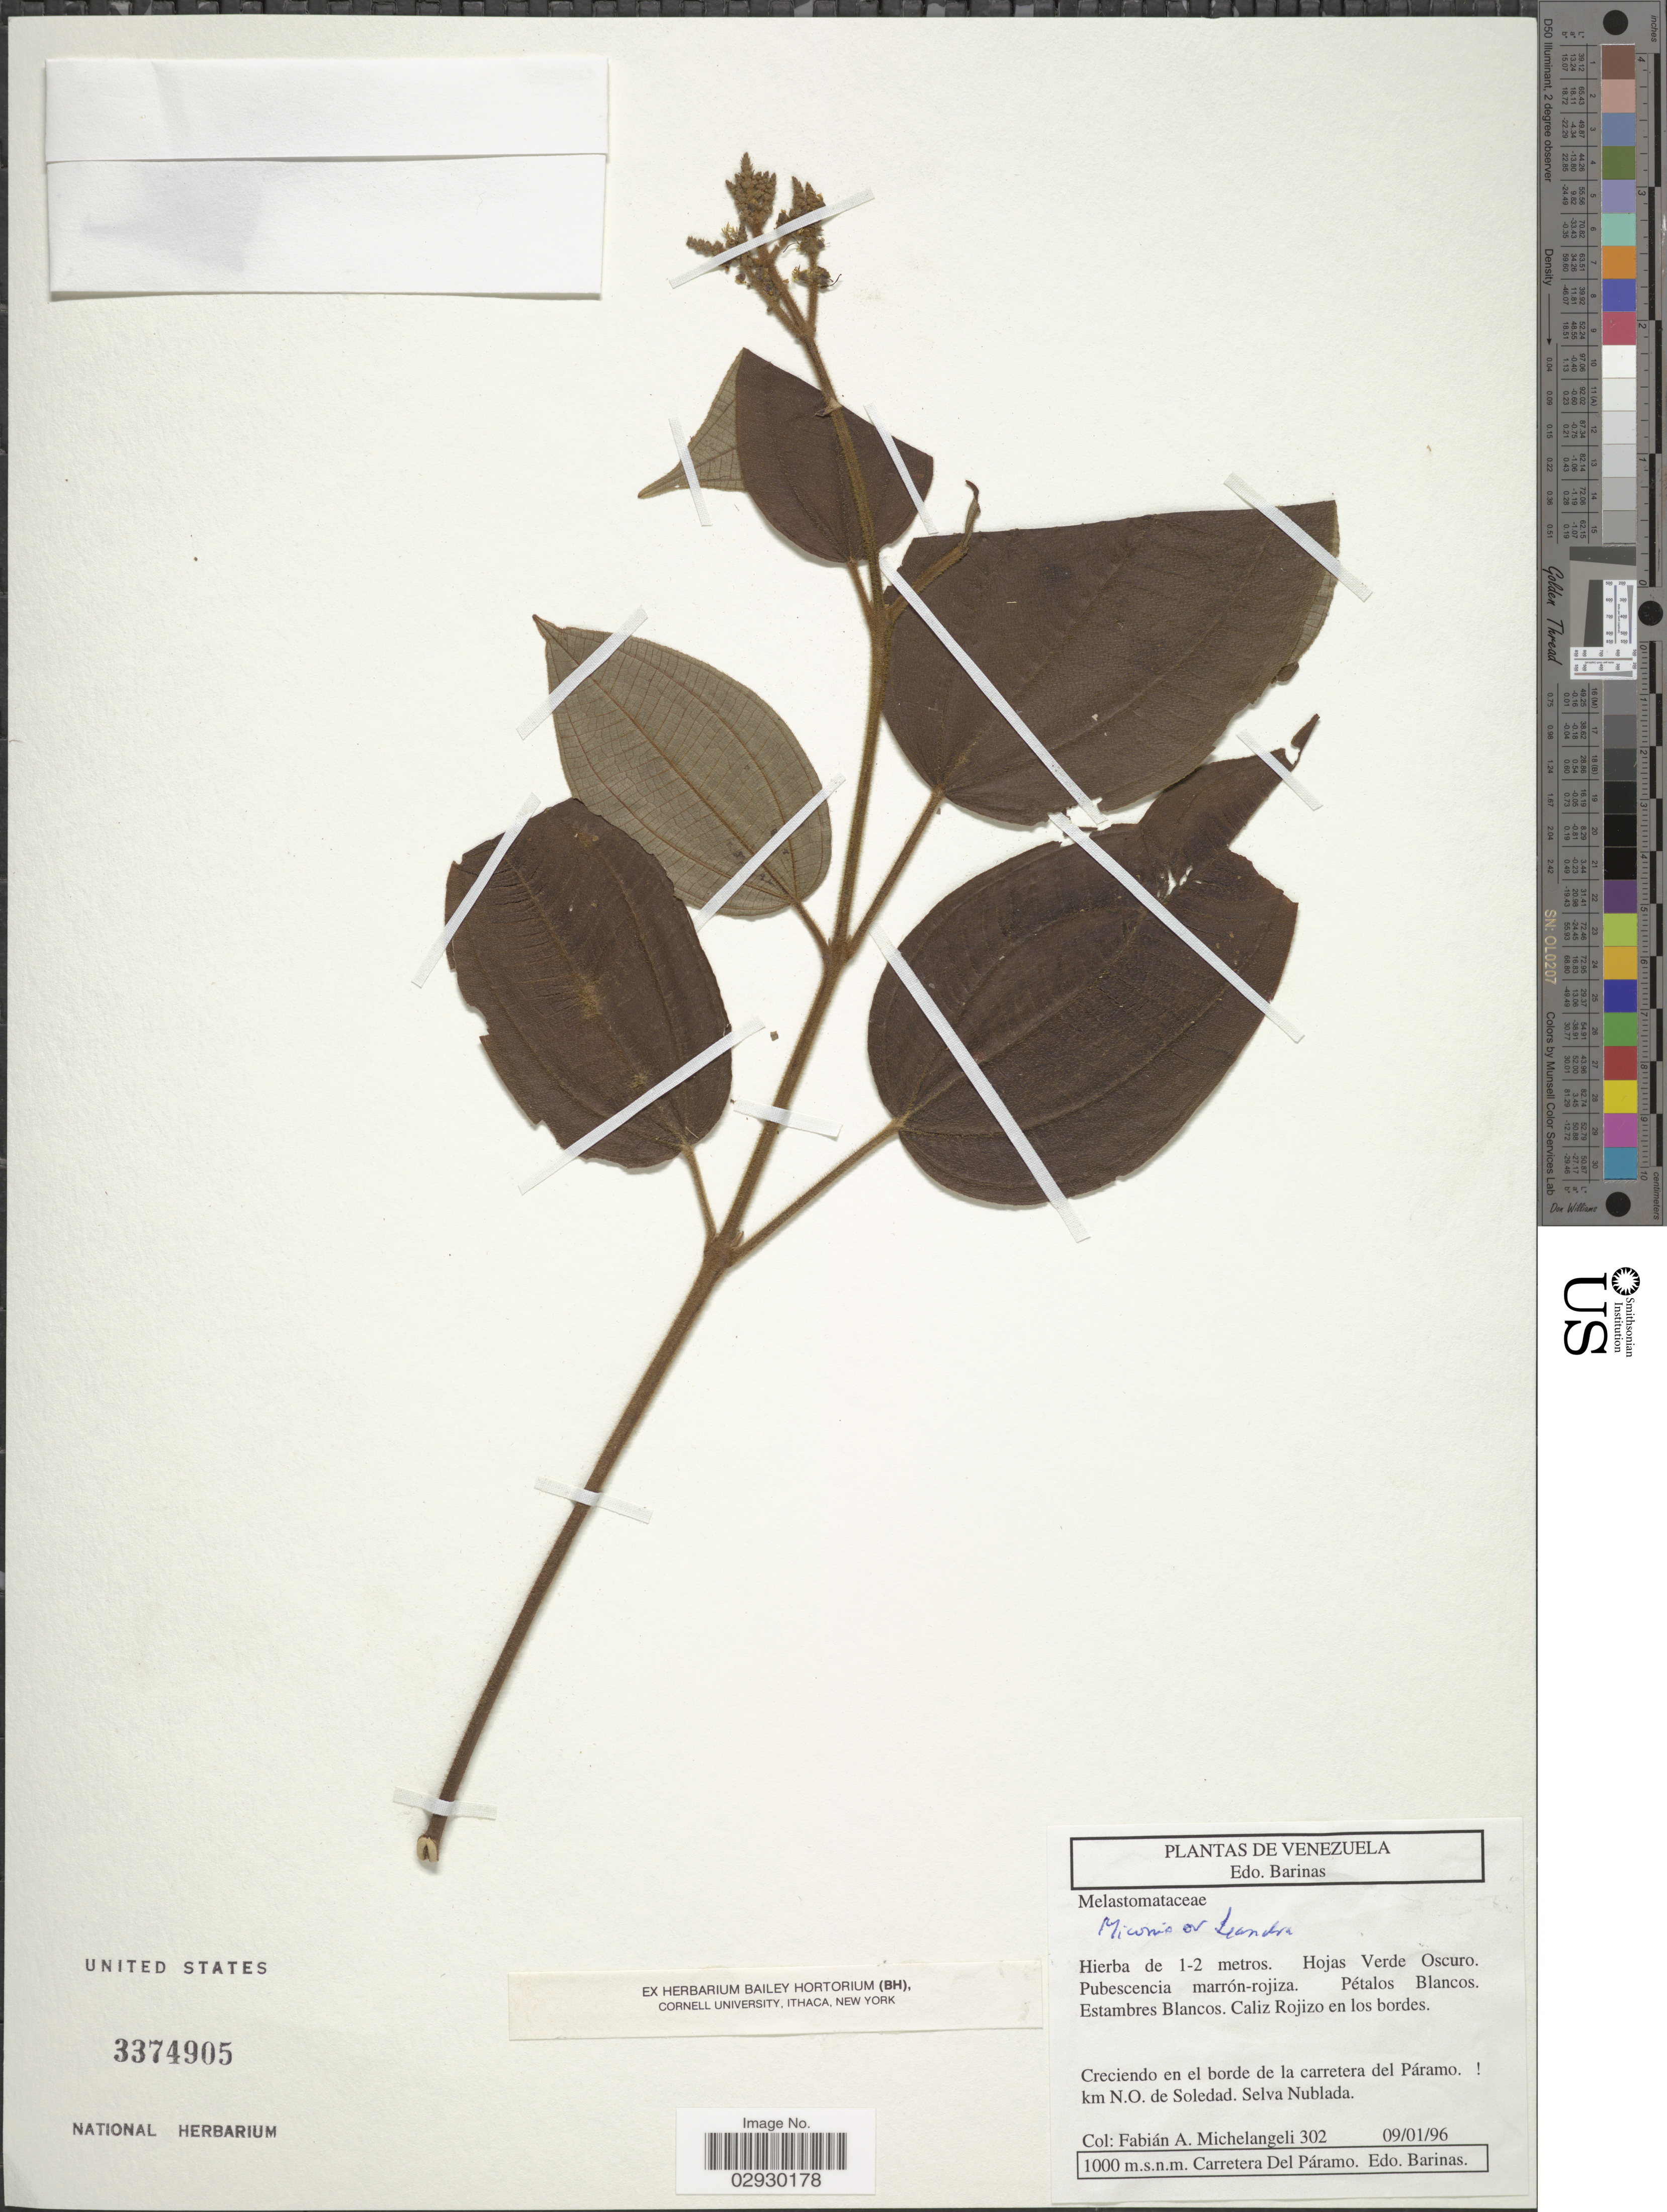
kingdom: Plantae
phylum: Tracheophyta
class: Magnoliopsida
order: Myrtales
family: Melastomataceae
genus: Leandra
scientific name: Leandra sp.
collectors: F. A. Michelangeli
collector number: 302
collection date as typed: Transcribed d/m/y: 9/1/96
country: Venezuela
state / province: Barinas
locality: Creciendo en el borde de la carretera del Páramo. km N.O. de Soledad. Selva Nublada.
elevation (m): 1000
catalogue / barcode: US 3374905